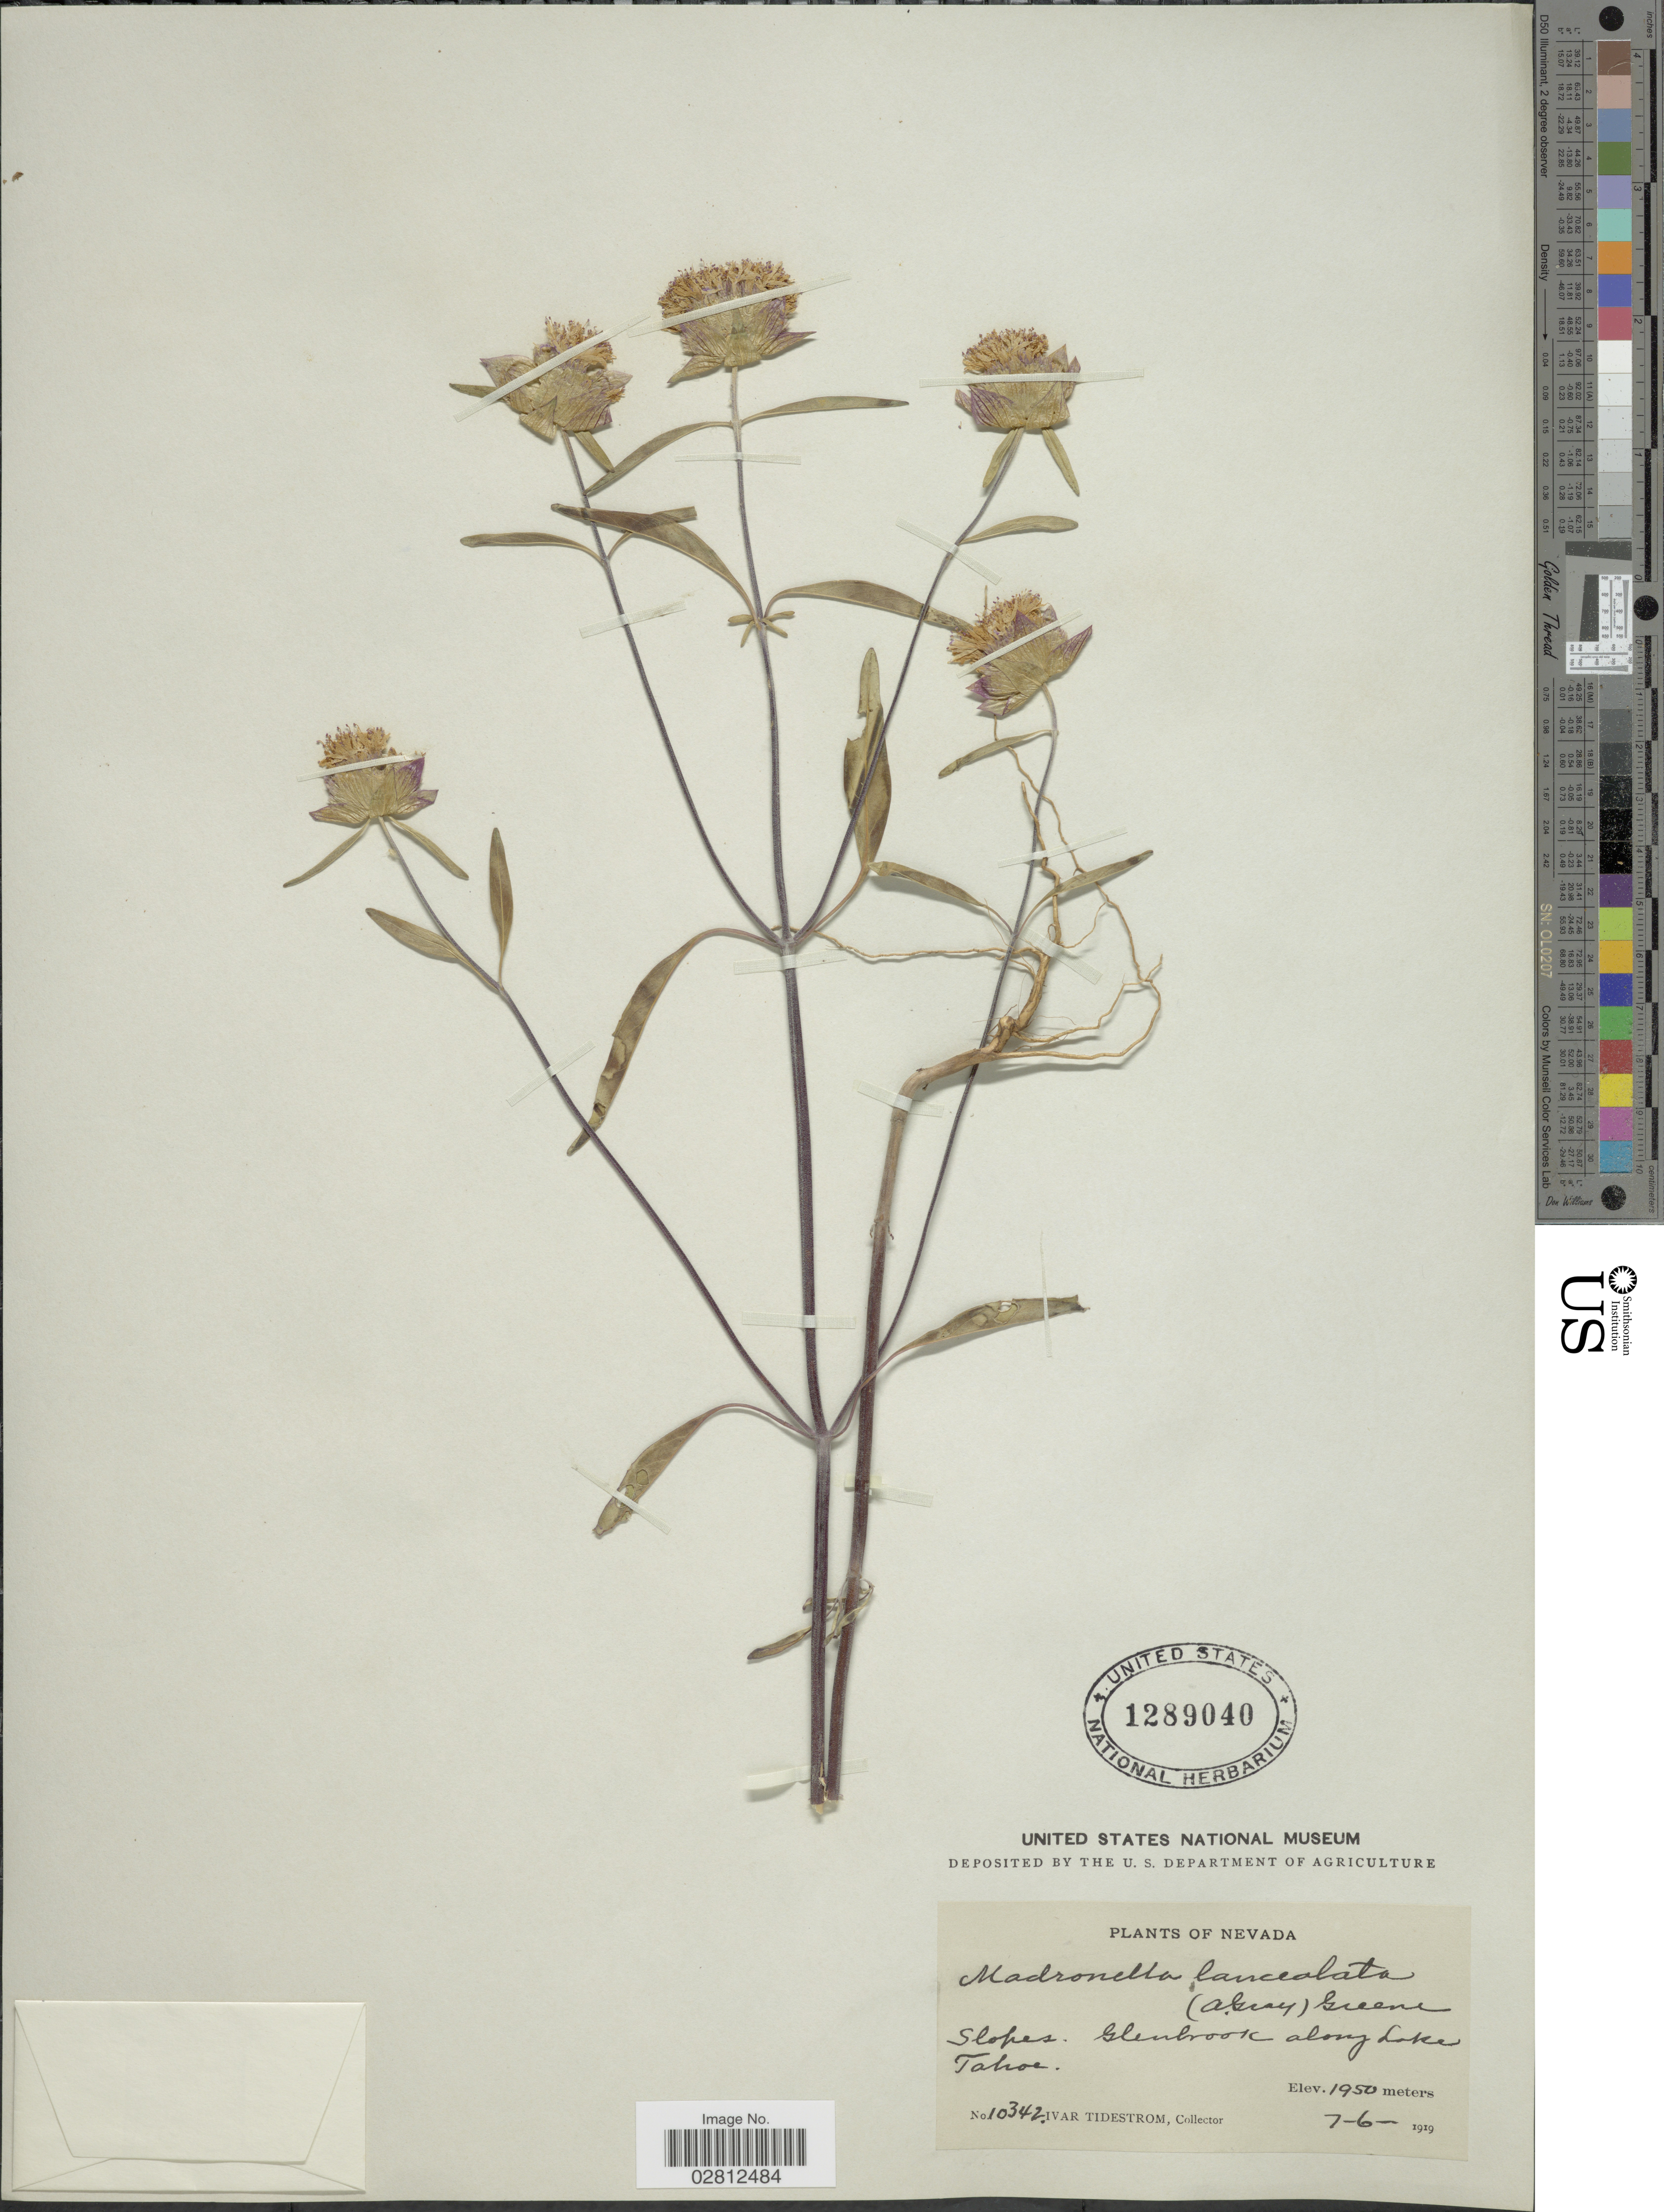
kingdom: Plantae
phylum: Tracheophyta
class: Magnoliopsida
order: Lamiales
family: Lamiaceae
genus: Monardella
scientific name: Monardella lanceolata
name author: A. Gray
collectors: I. F. Tidestrom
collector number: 10342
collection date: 1919-07-06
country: United States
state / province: Nevada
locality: Glenbrook along Lake Tahoe.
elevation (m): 1950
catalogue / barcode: US 1289040